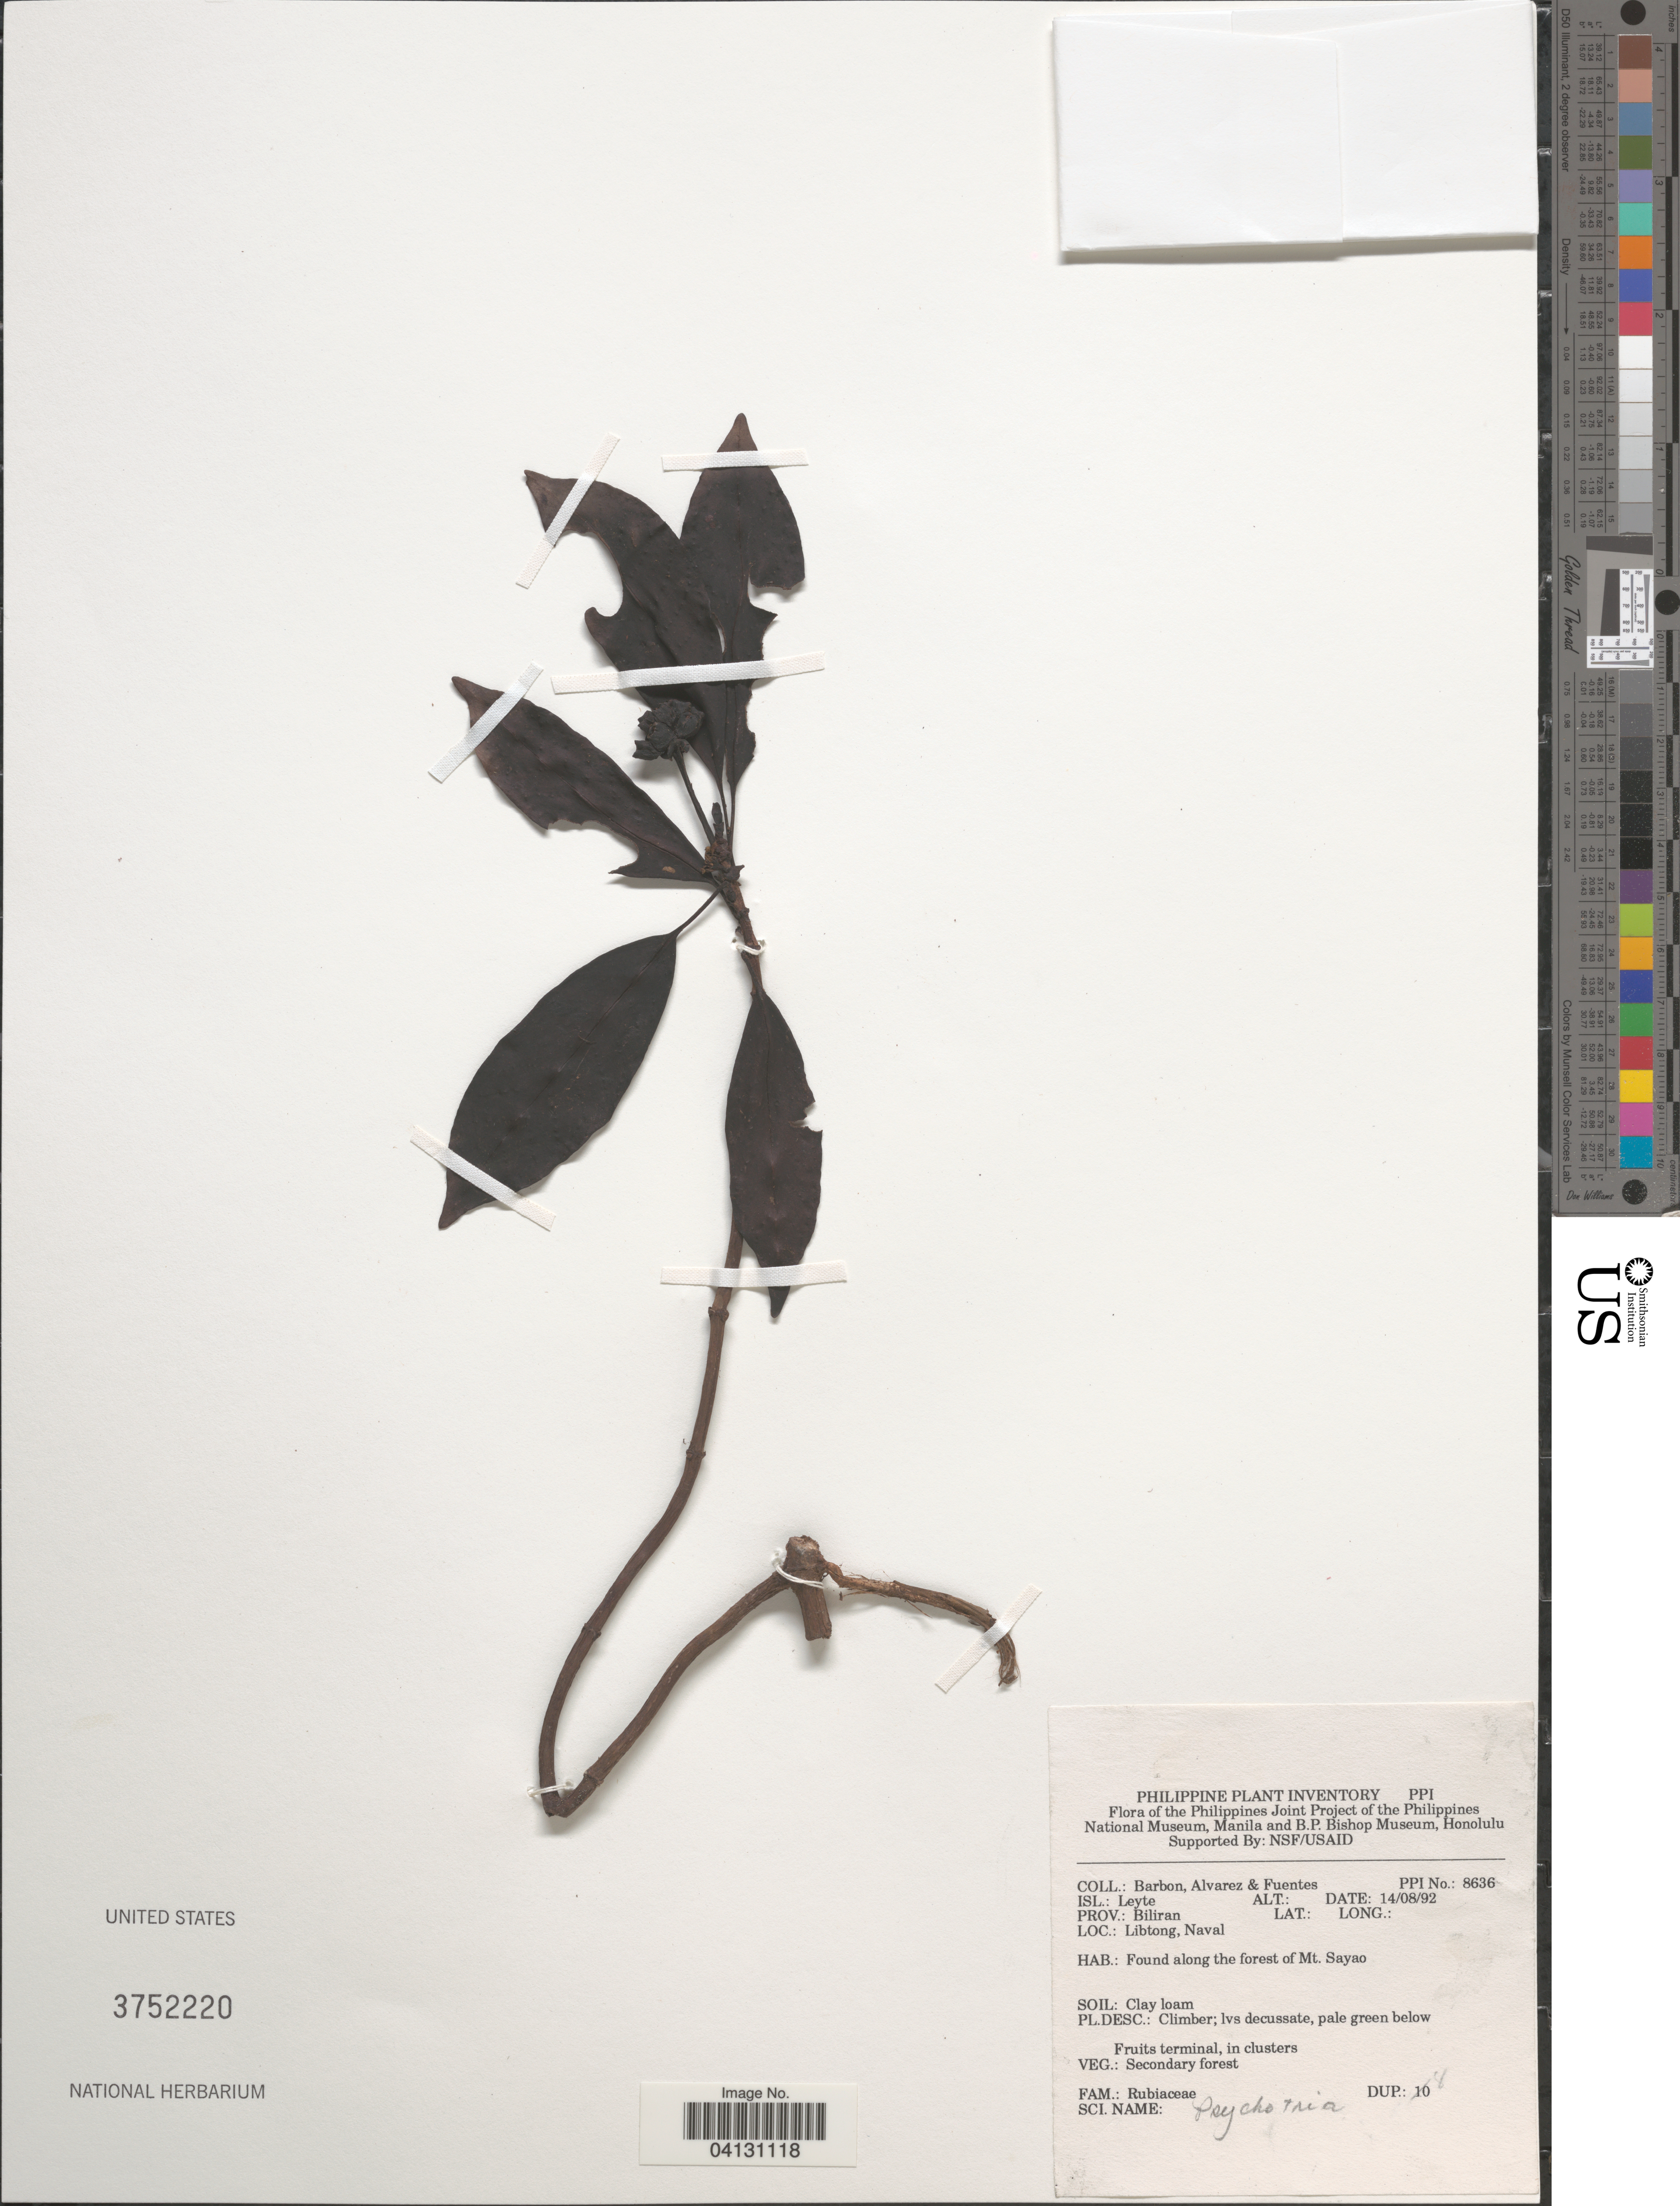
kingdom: Plantae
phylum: Tracheophyta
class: Magnoliopsida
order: Gentianales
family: Rubiaceae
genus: Psychotria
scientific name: Psychotria sp.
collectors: Barbon, -- Alvarez & -. Fuentes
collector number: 8636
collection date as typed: Transcribed d/m/y: 14/8/92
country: Philippines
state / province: Eastern Visayas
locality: The Philippines Joint Project of the Philippines National Museum, Manila and B.P. Bishop Museum, Honolulu. Isl.: Leyte. Prov.: Biliran. Libtong, Naval. Along the forest of Mt. Sayao.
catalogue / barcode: US 3752220